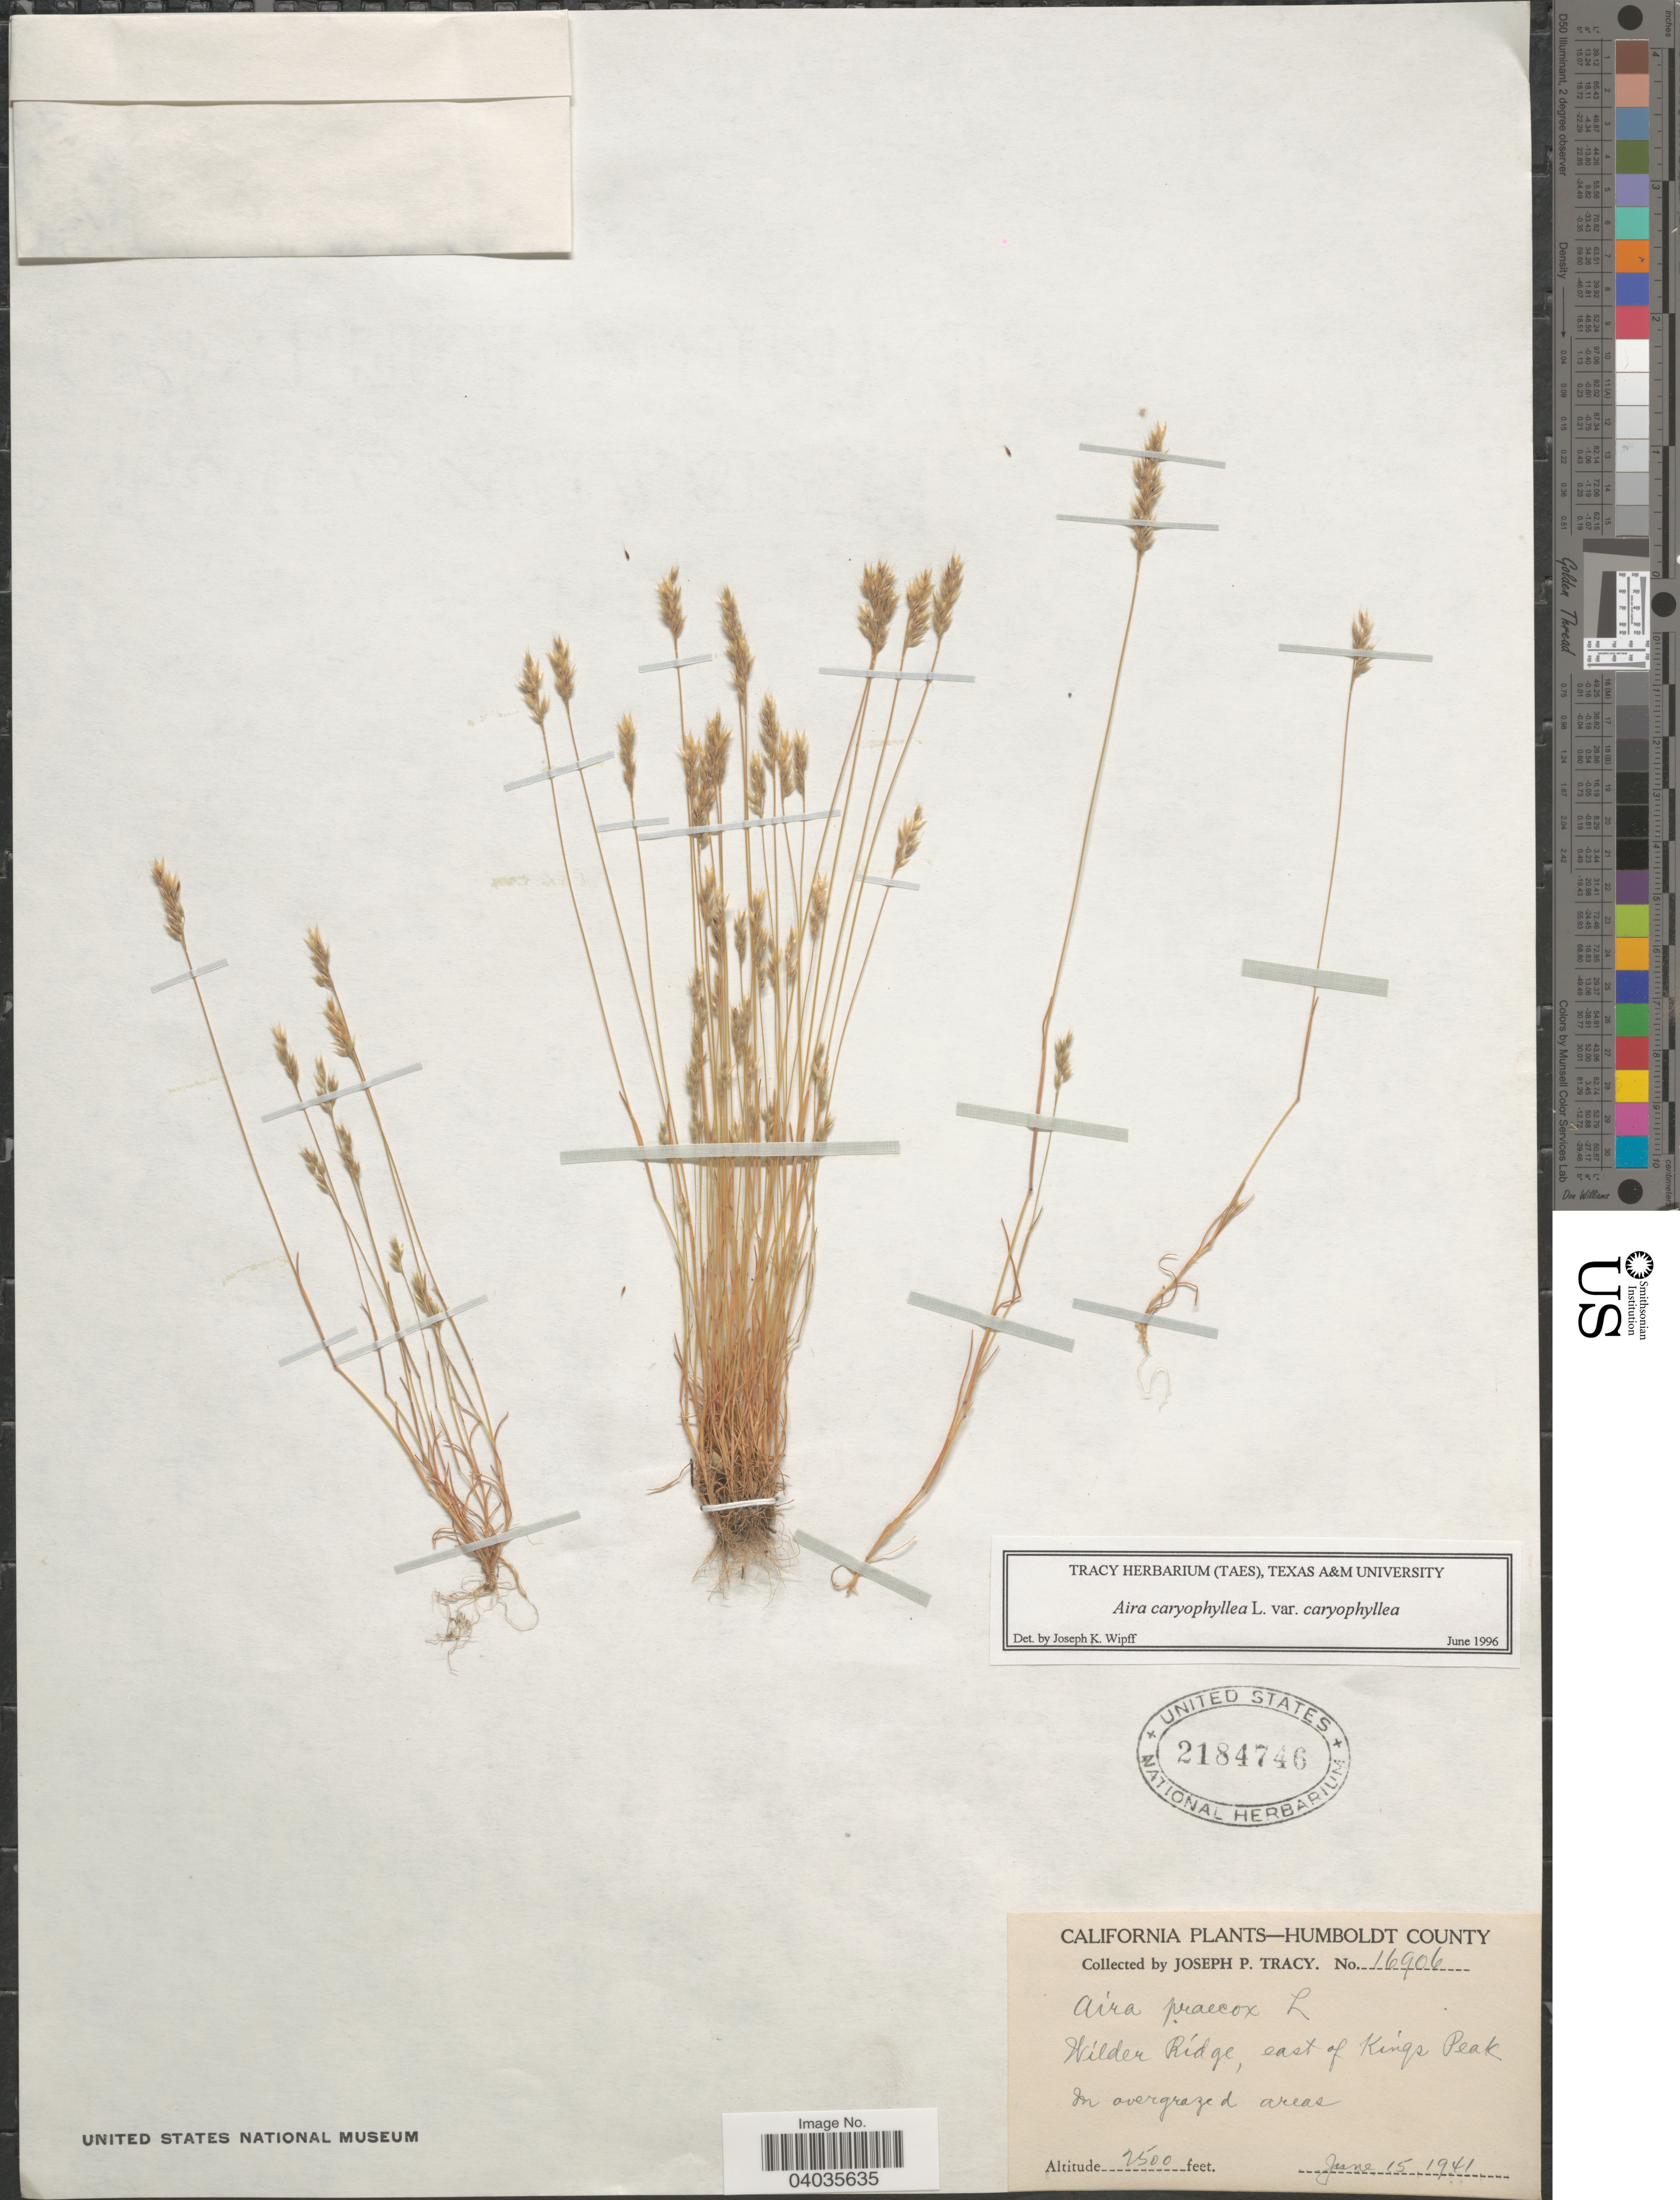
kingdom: Plantae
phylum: Tracheophyta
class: Liliopsida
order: Poales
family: Poaceae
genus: Aira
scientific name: Aira caryophyllea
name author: L.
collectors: J. Tracy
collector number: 16906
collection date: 1941-06-15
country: United States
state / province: California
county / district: Humboldt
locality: Humboldt County. Wilder Ridge, east of Kings Peak.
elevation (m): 762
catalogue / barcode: US 2184746